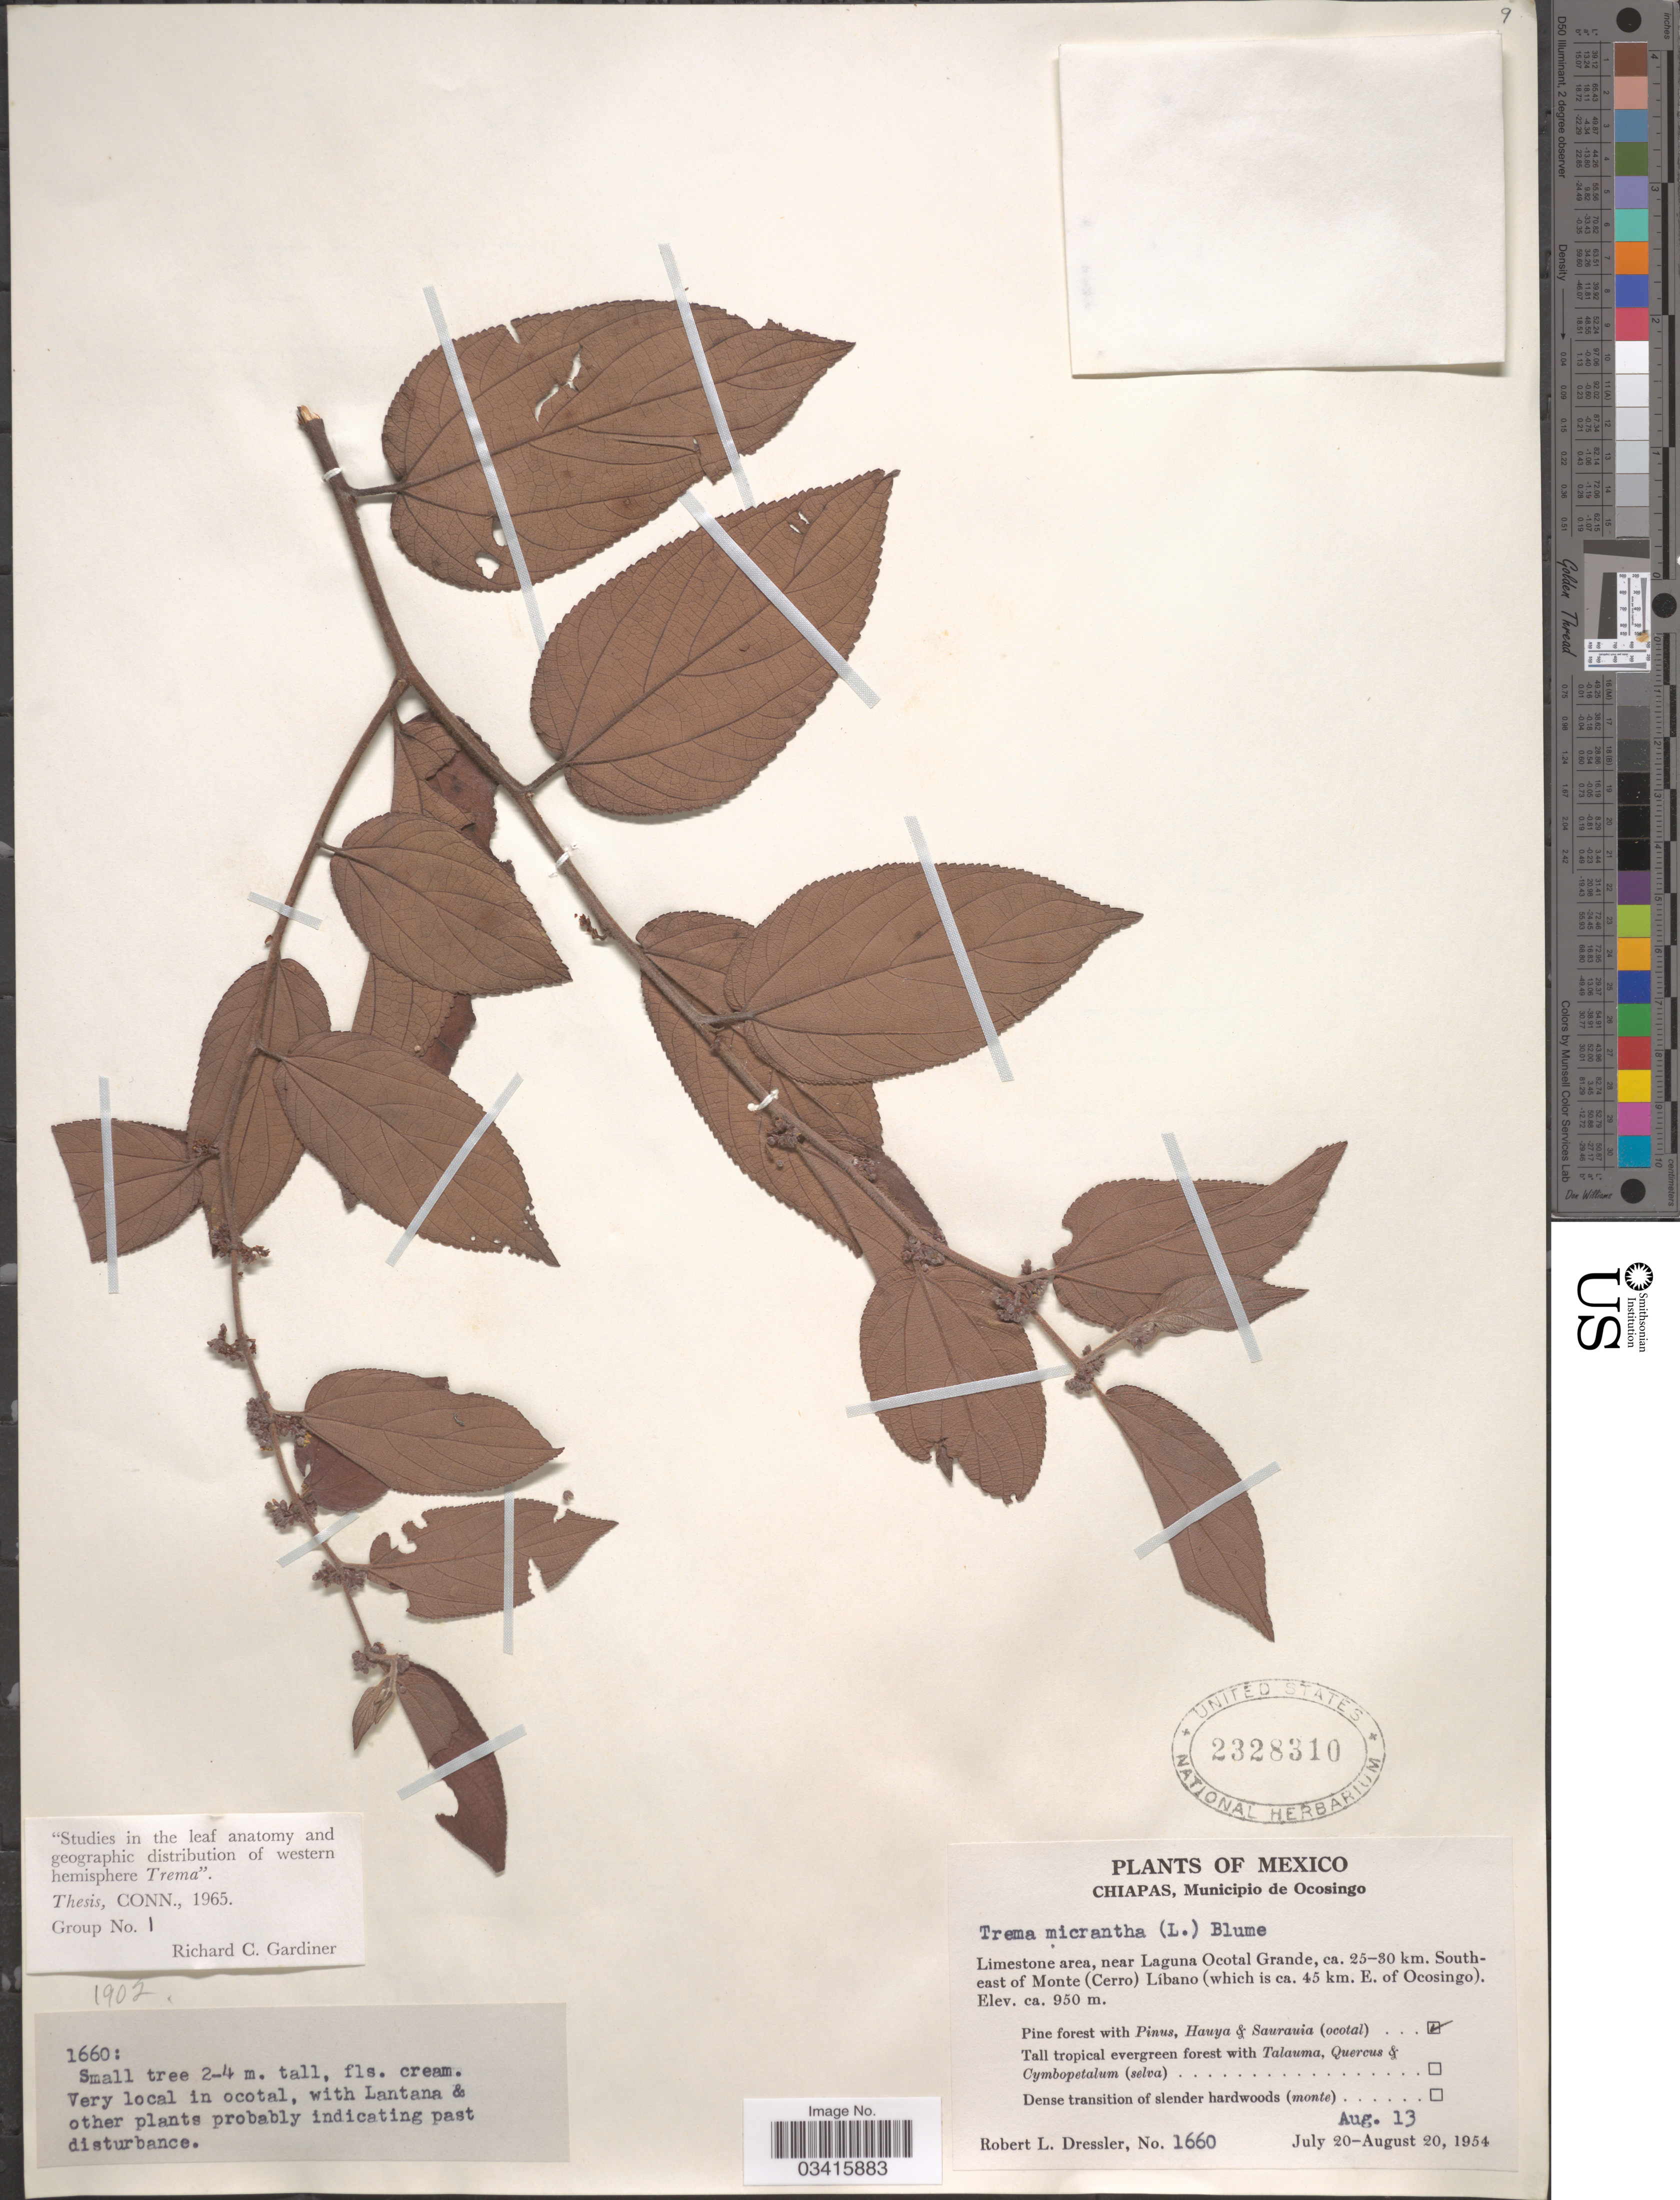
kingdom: Plantae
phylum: Tracheophyta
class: Magnoliopsida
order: Rosales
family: Cannabaceae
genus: Trema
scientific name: Trema micranthum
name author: (L.) Blume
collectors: R. Dressler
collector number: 1660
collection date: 1954-08-13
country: Mexico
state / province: Chiapas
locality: Municipio de Ocosingo. Limestone area, near Laguna Ocotal Grande, ca. 25-30 km. South-east of Monte (Cerro) Líbano (which is ca. 45 km. E. of Ocosingo).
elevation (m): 950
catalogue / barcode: US 2328310